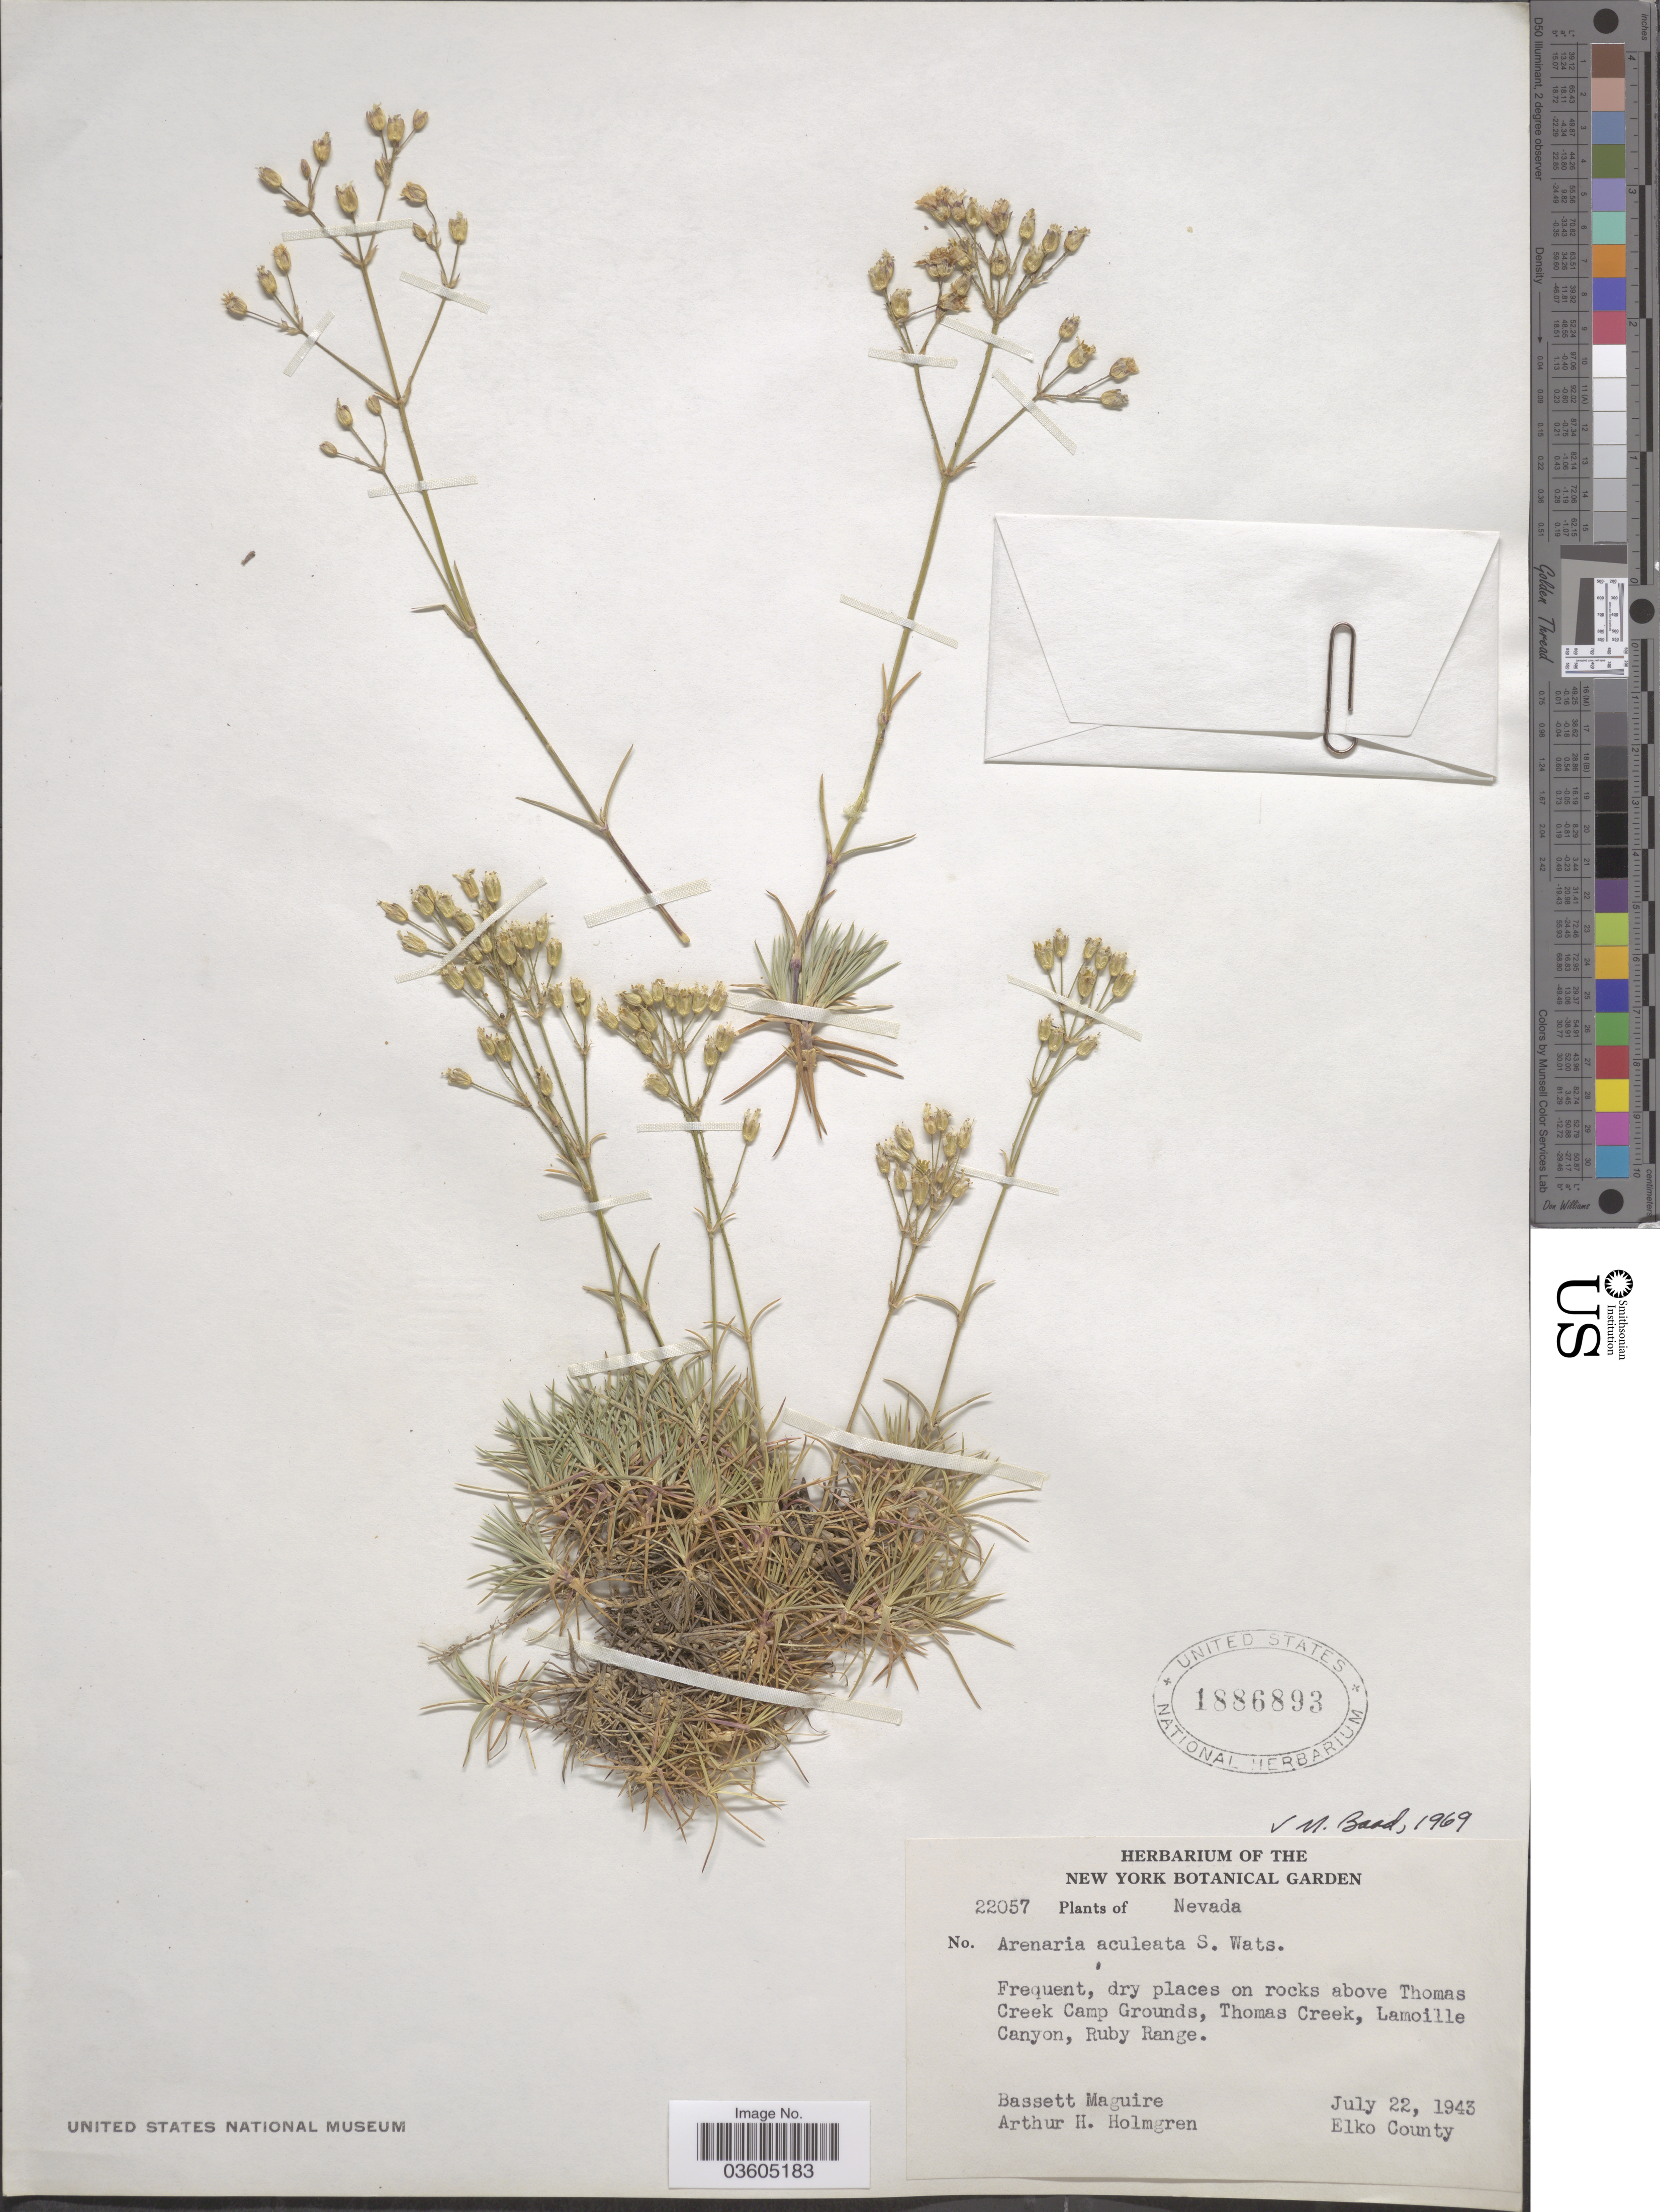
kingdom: Plantae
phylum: Tracheophyta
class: Magnoliopsida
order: Caryophyllales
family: Caryophyllaceae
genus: Eremogone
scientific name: Eremogone aculeata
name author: (S. Watson) Ikonn.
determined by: U.S. National Herbarium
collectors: B. Maguire & A. H. Holmgren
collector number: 22057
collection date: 1943-07-22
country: United States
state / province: Nevada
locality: On rocks above Thomas Creek Camp Grounds, Thomas Greek, Lamoille Canyon, Ruby Range. Elko County.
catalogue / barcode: US 1886893